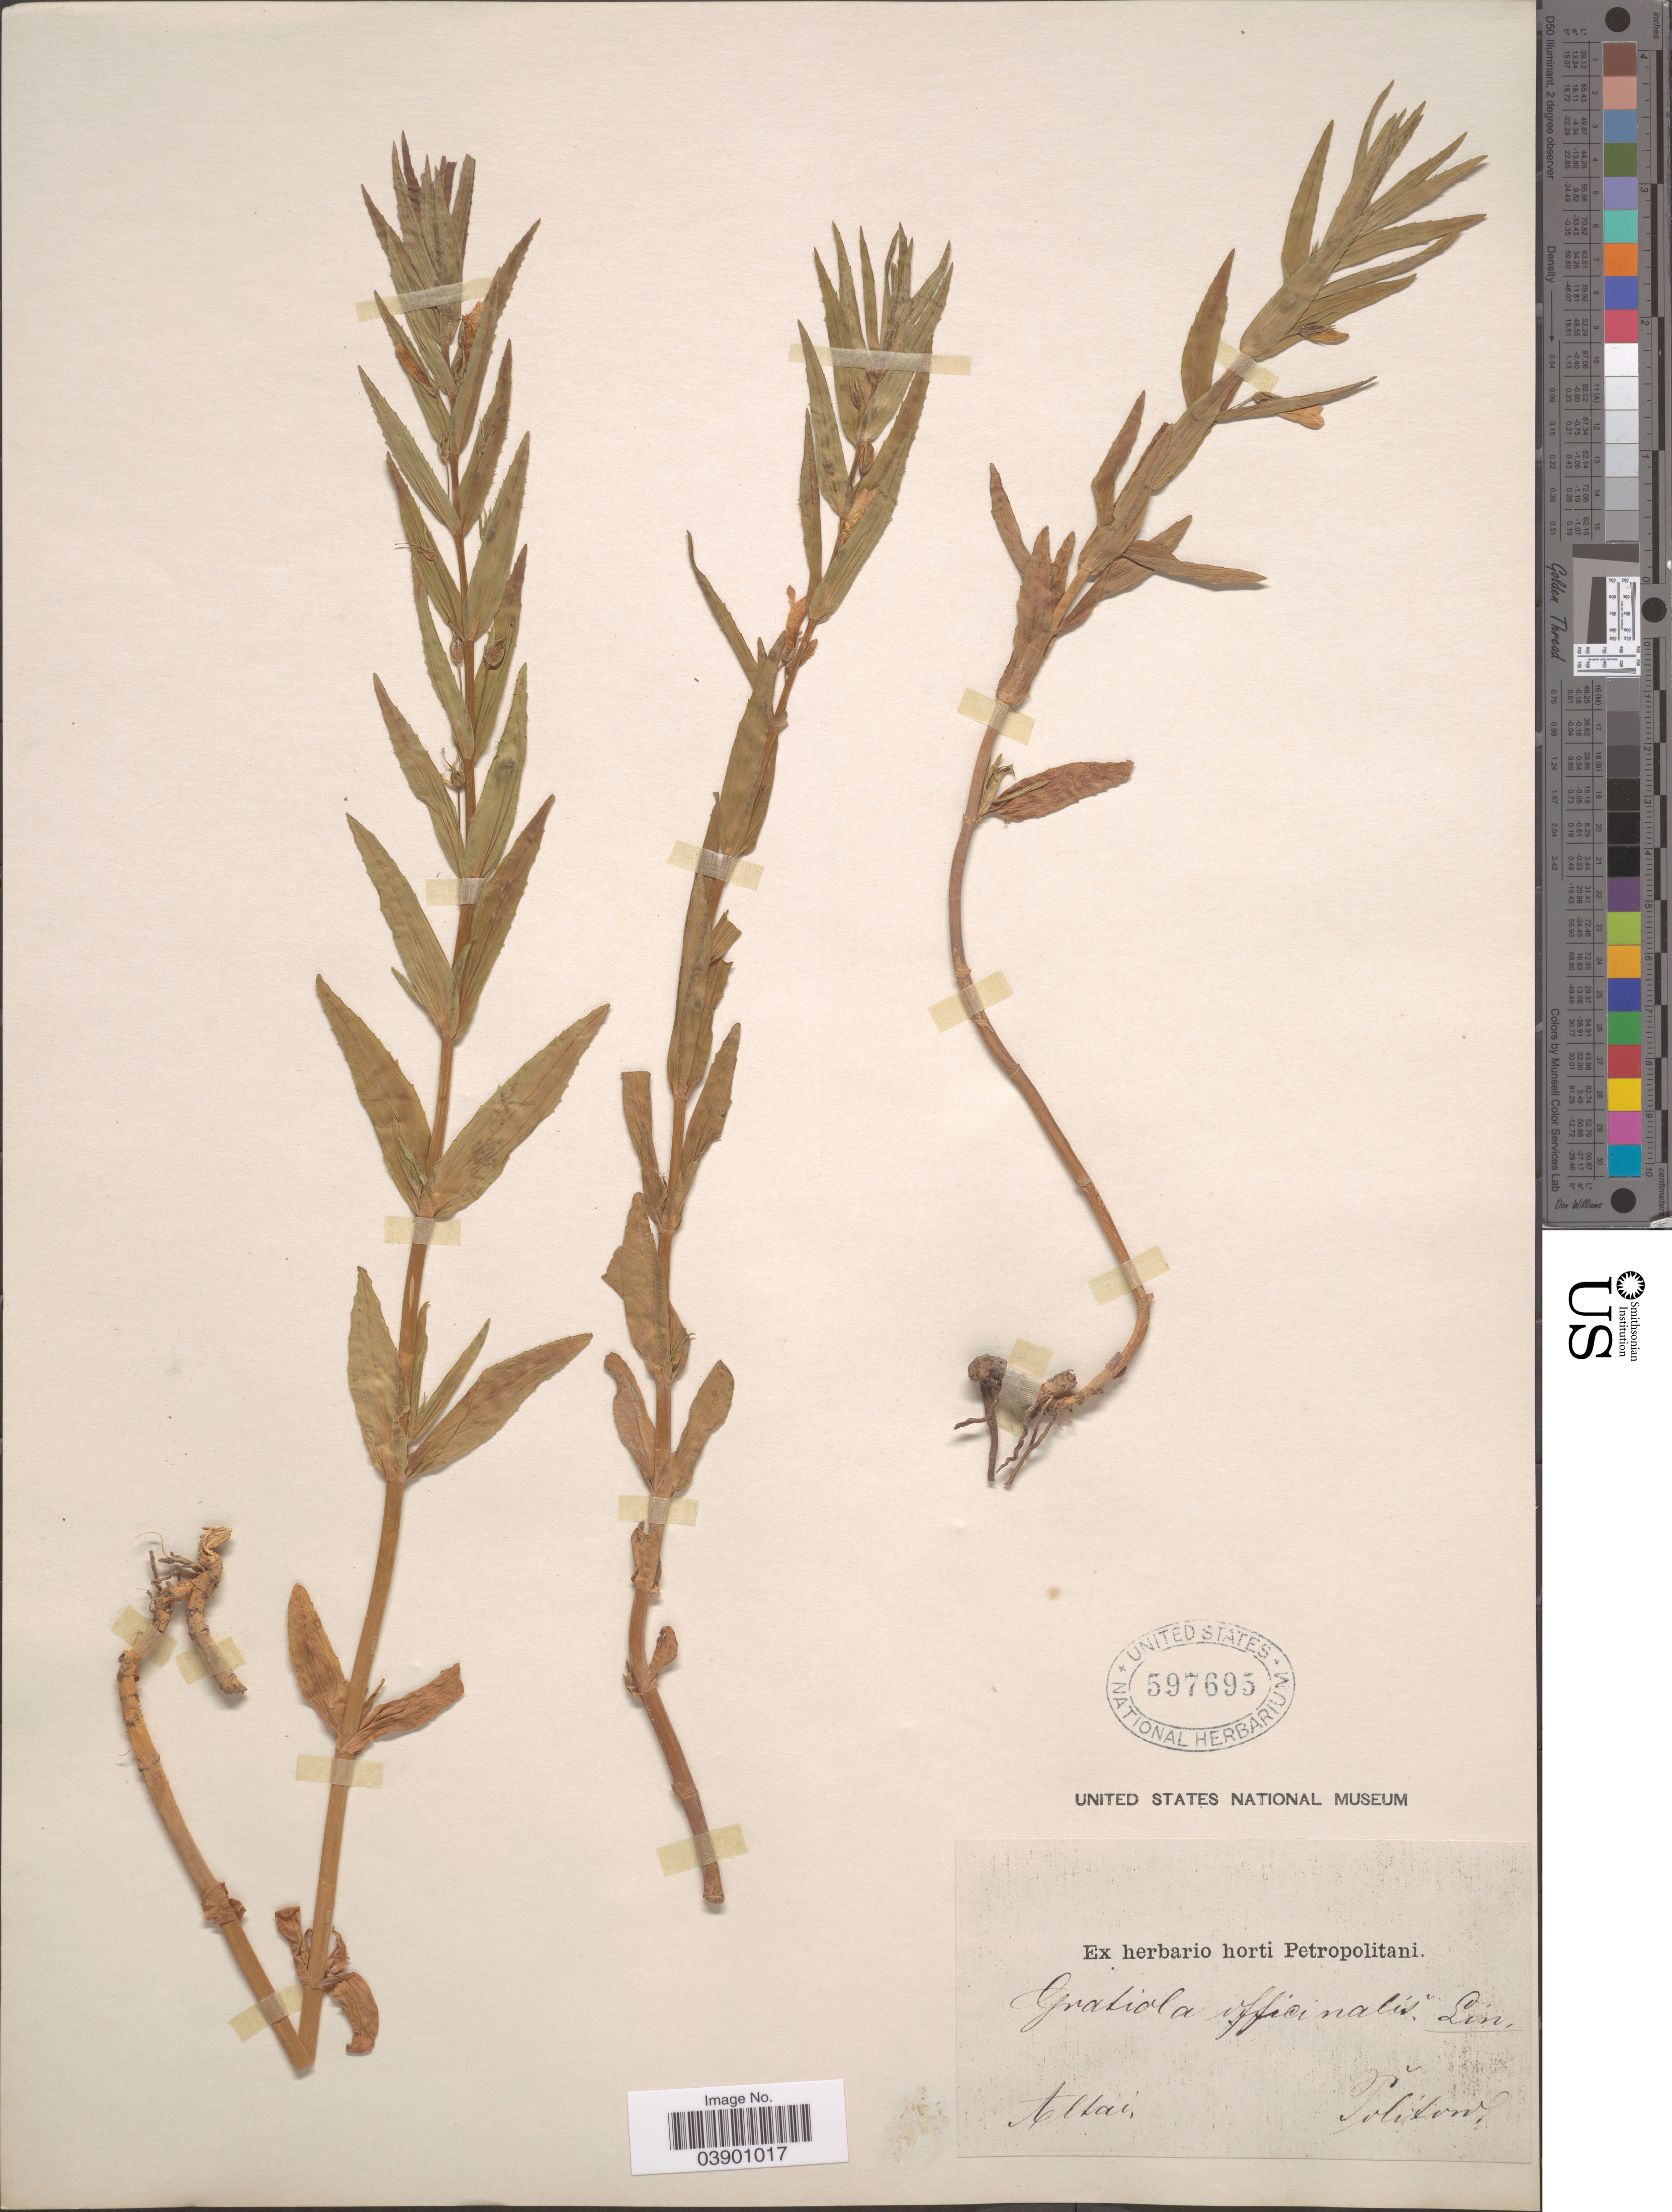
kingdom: Plantae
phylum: Tracheophyta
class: Magnoliopsida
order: Lamiales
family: Plantaginaceae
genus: Gratiola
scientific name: Gratiola officinalis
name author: L.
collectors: -. Politow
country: Russian Federation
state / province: Altai Republic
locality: Altai.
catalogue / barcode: US 597695